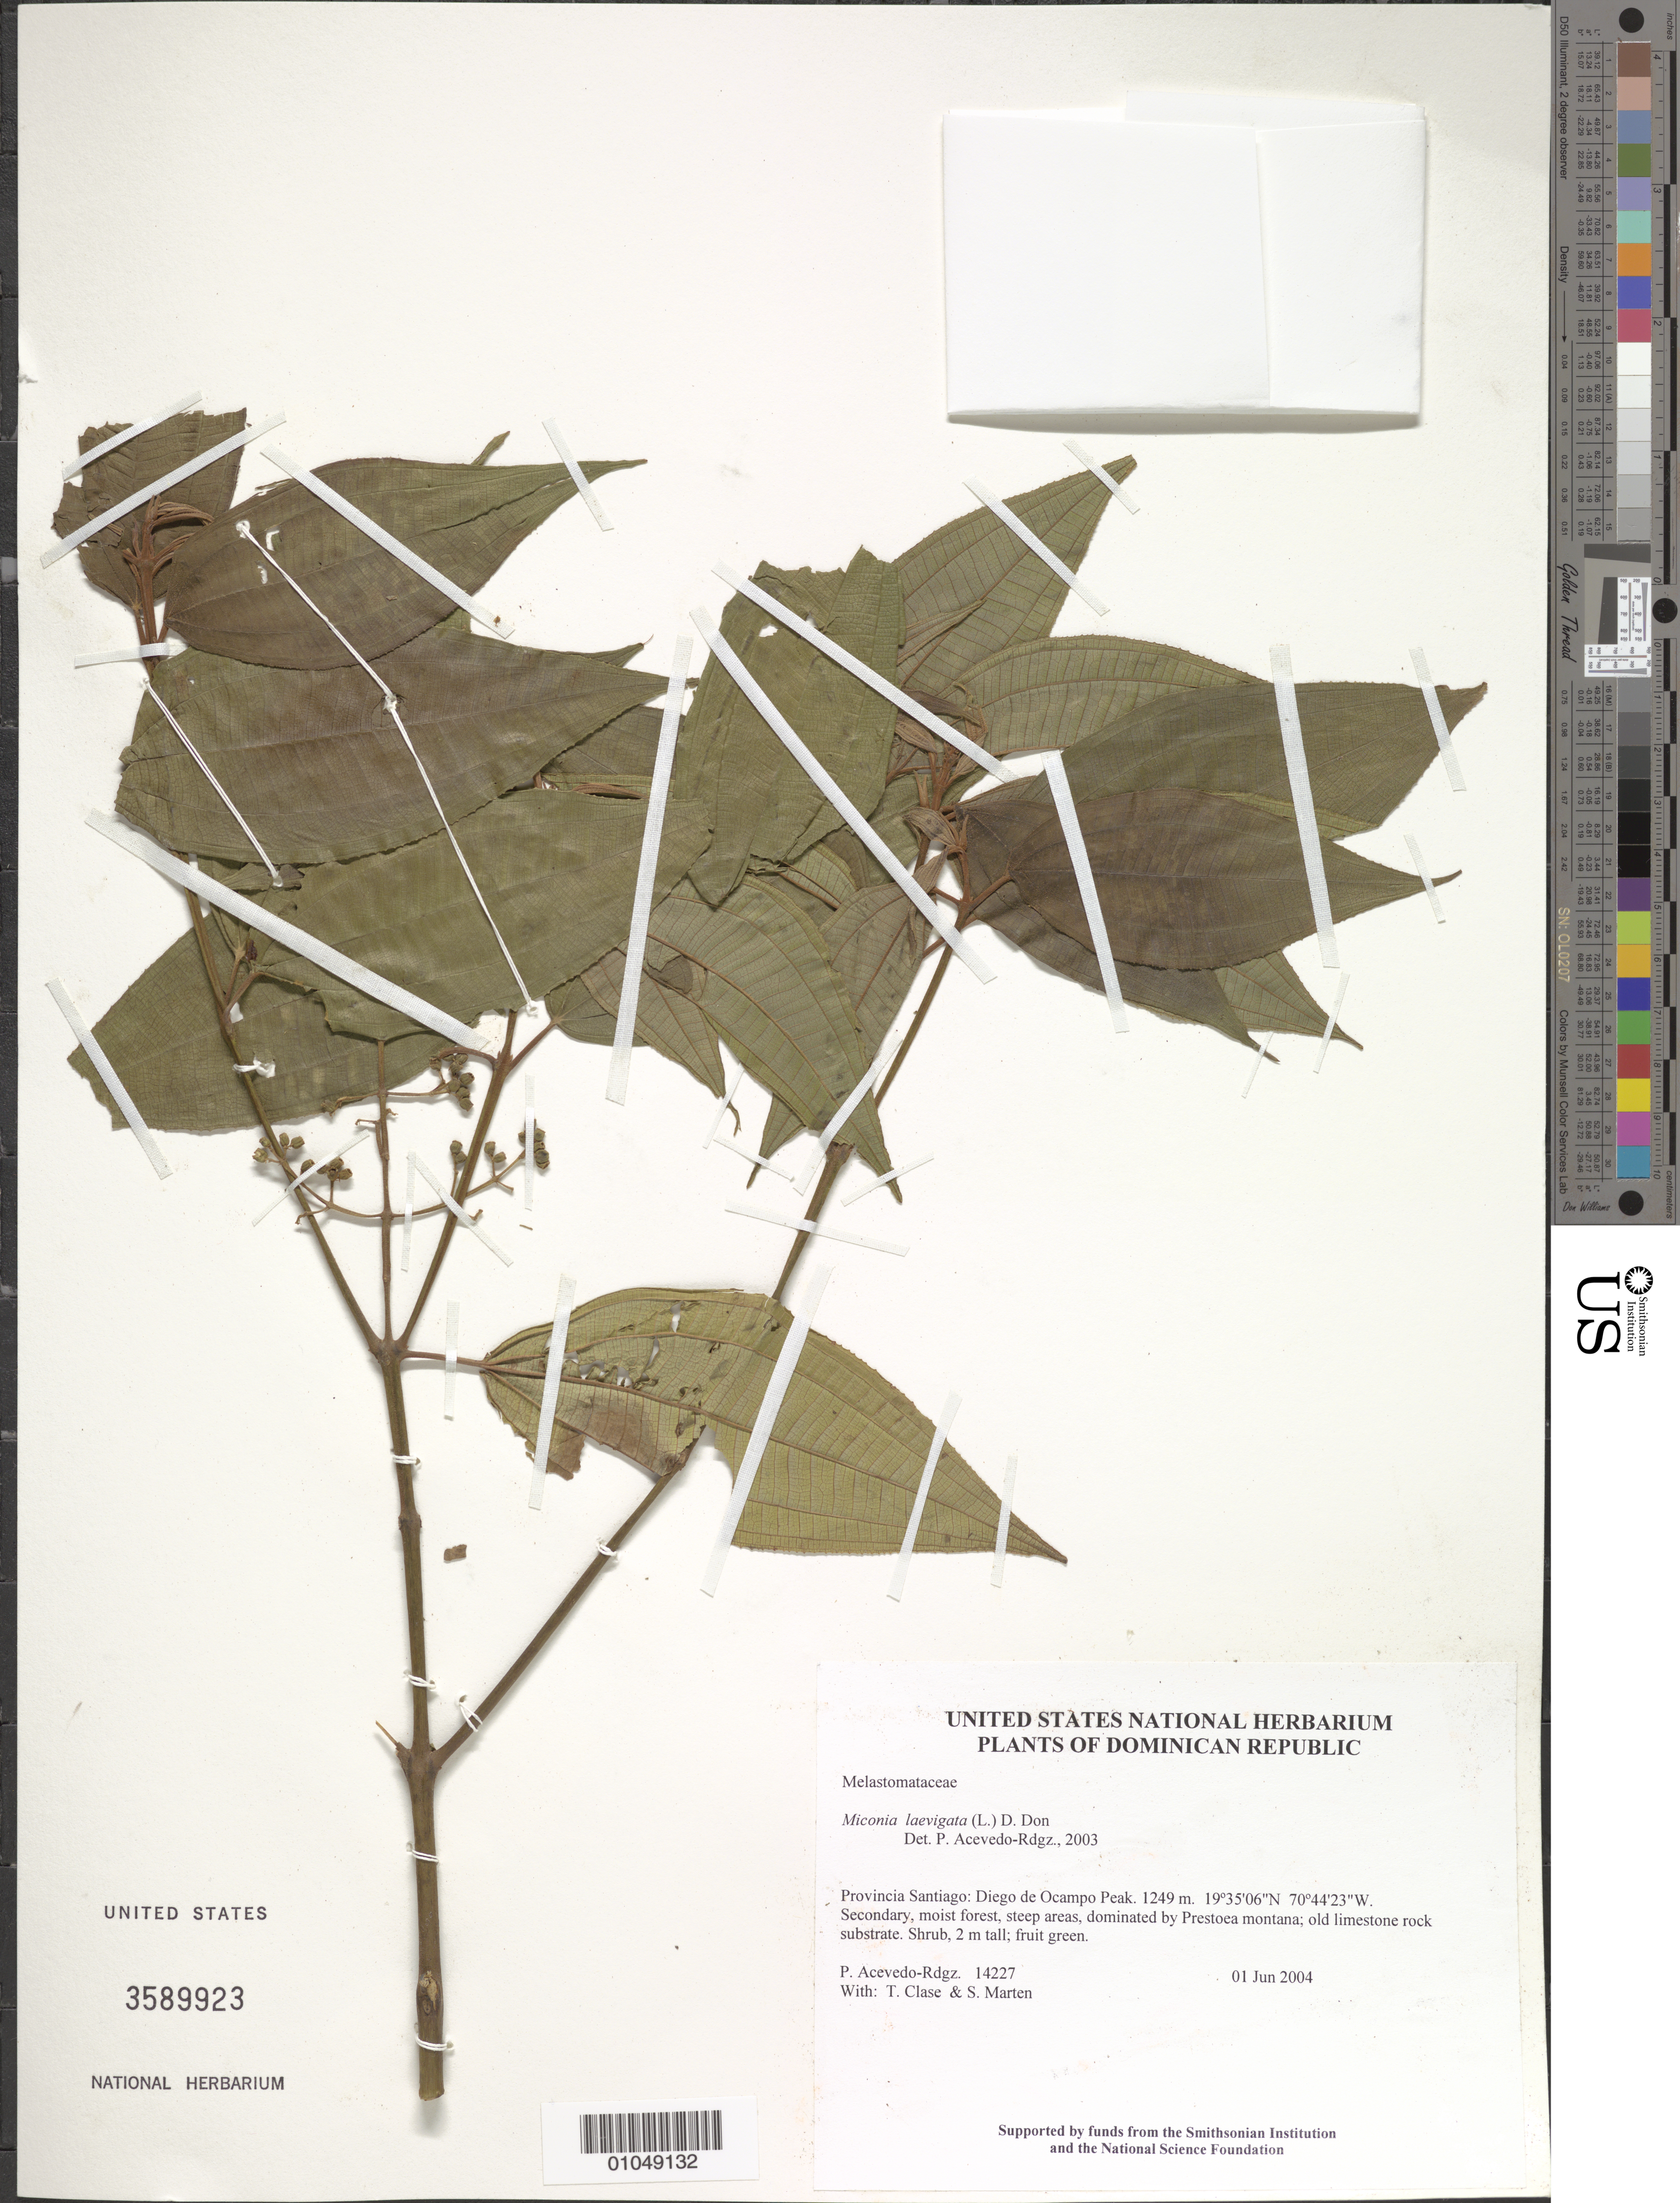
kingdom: Plantae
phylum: Tracheophyta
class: Magnoliopsida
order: Myrtales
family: Melastomataceae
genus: Miconia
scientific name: Miconia laevigata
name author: (L.) D. Don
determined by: Acevedo-Rodríguez, P., (BOT), Smithsonian Institution - National Museum of Natural History (UNITED STATES)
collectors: P. Acevedo-Rodr., T. Clase & S. Marten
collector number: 14227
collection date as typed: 01 Jun 2004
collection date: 2004-06-01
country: Dominican Republic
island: Hispaniola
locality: Provincia Santiago: Diego de Ocampo Peak.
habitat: Secondary, moist forest, steep areas, dominated by Prestoea montana; old limestone rock substrate.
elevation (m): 1249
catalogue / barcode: US 3589923